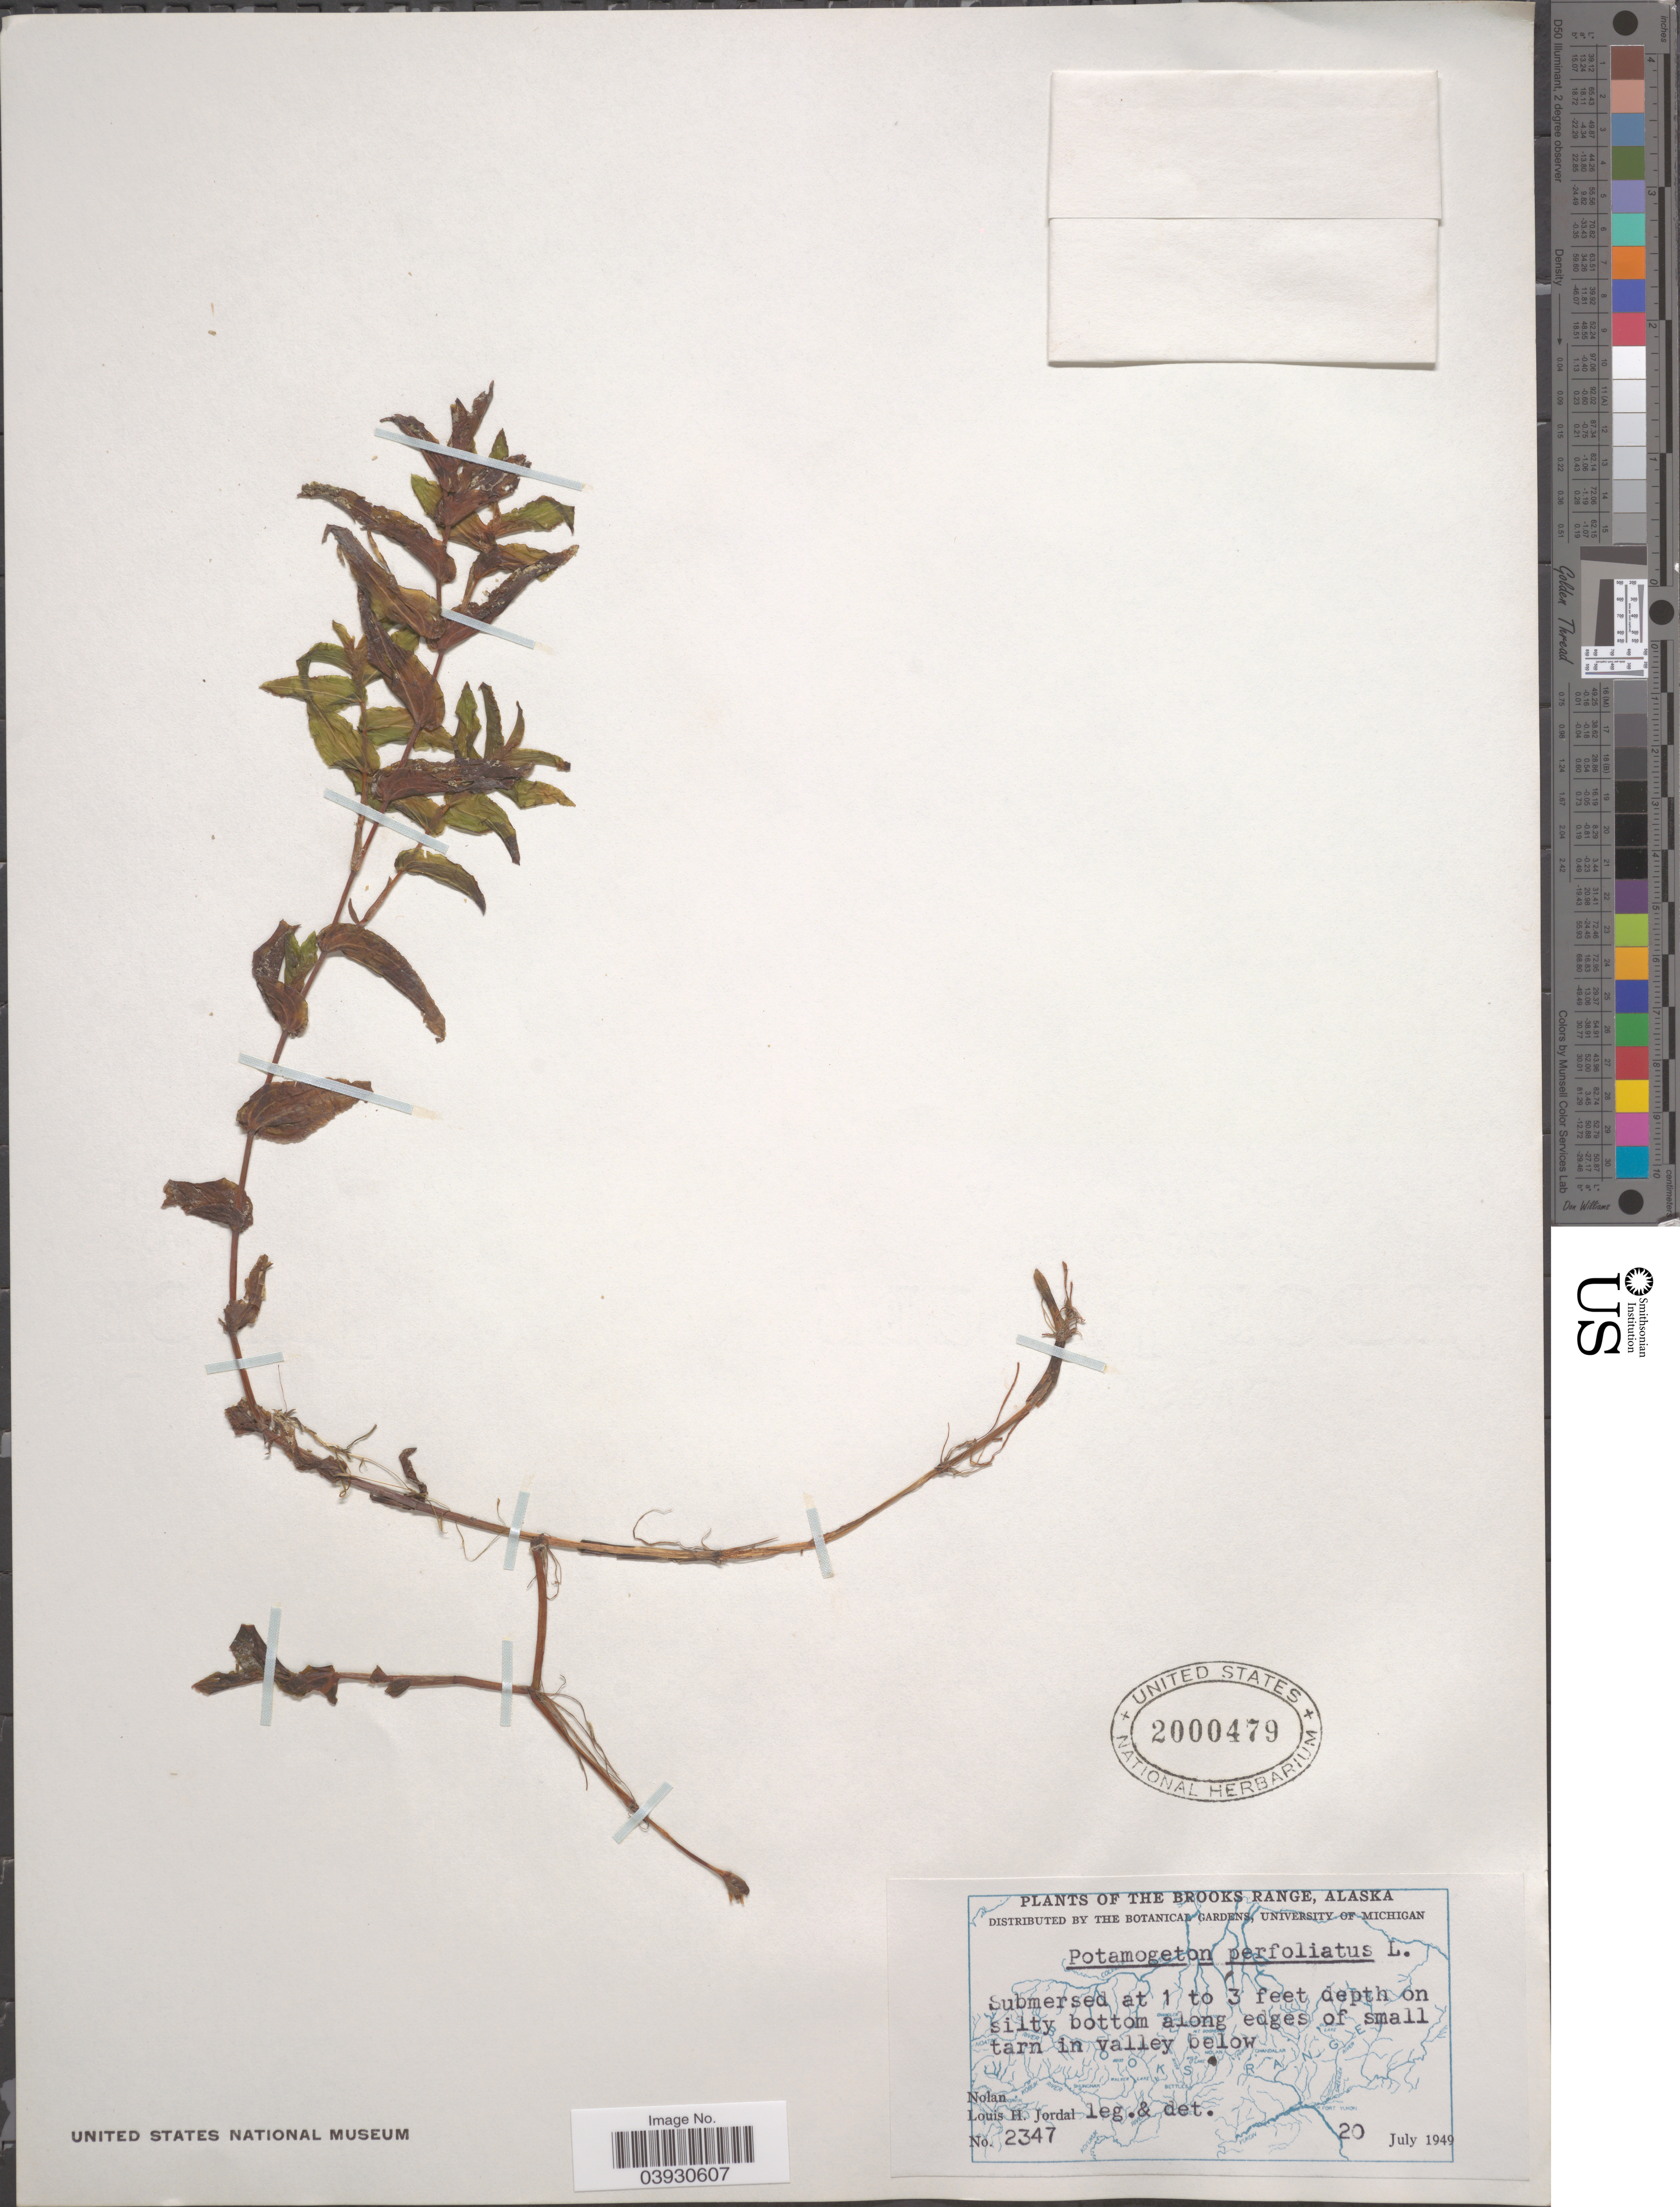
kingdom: Plantae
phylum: Tracheophyta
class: Liliopsida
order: Alismatales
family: Potamogetonaceae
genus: Potamogeton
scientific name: Potamogeton perfoliatus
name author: L.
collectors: L. Jordal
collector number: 2347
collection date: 1949-07-20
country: United States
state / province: Alaska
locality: Brooks Range. On silty bottom along edges of small tarn in valley below Nolan.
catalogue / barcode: US 2000479